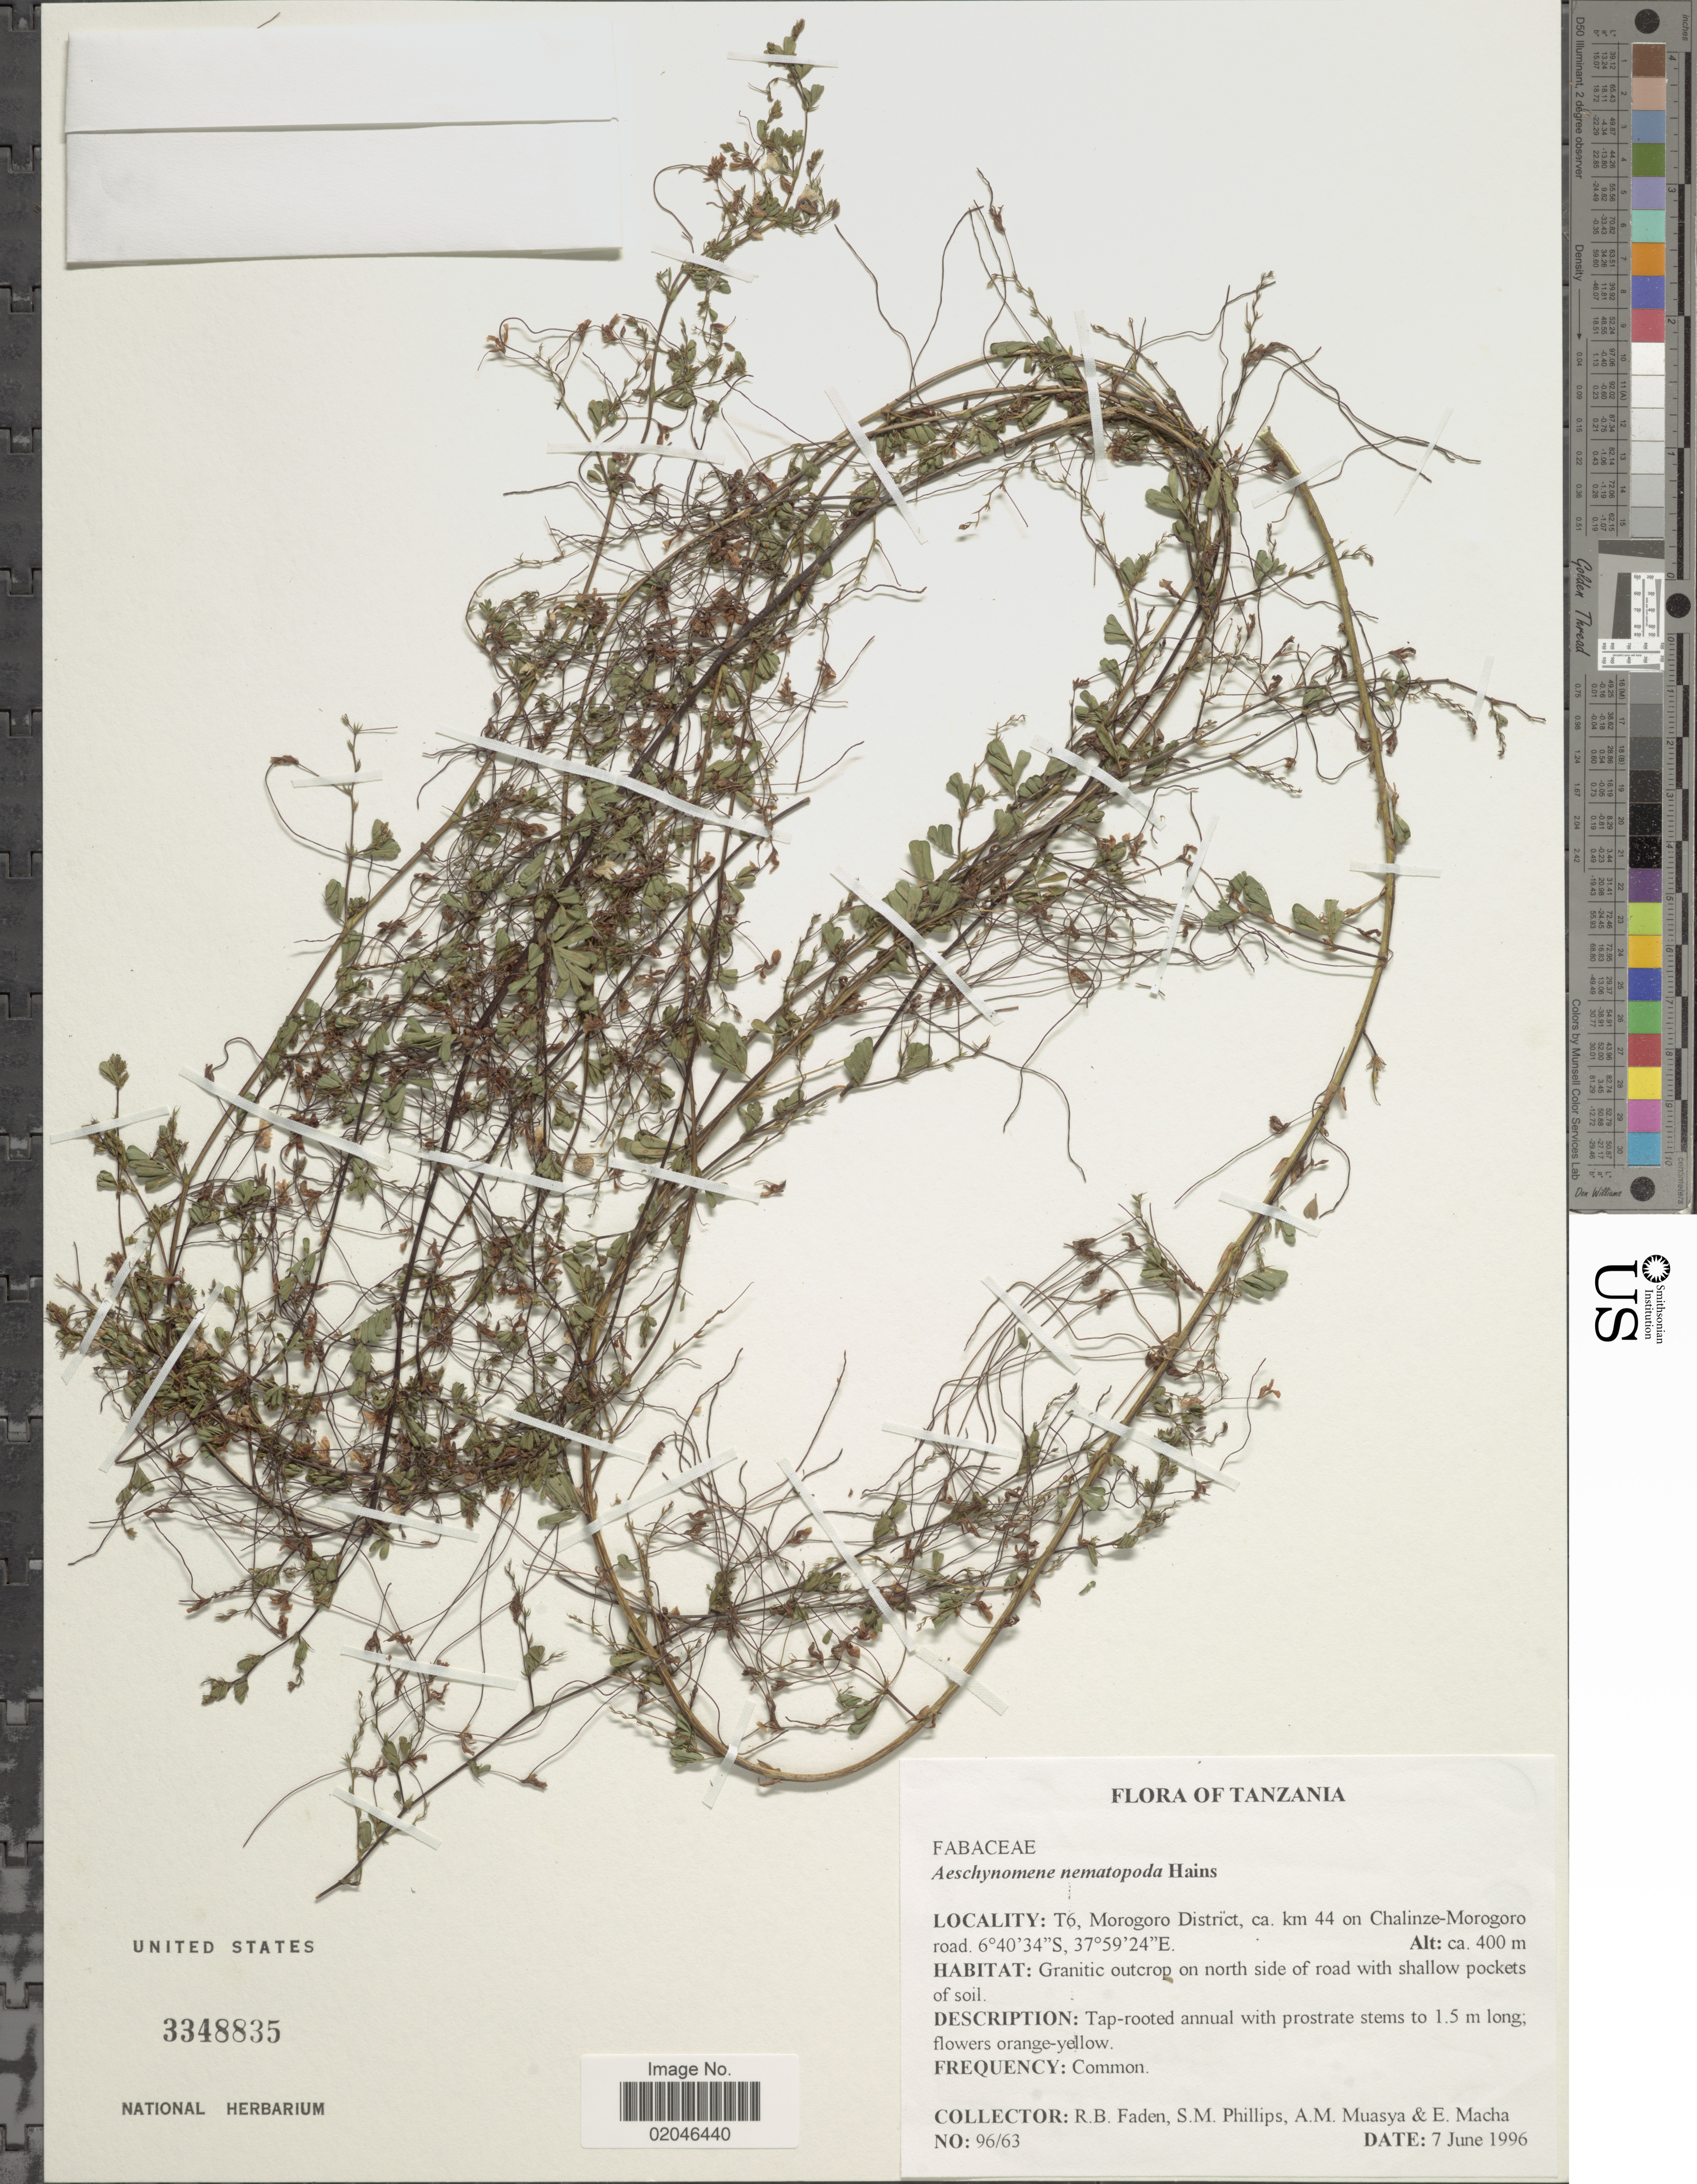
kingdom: Plantae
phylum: Tracheophyta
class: Magnoliopsida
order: Fabales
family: Fabaceae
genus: Aeschynomene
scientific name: Aeschynomene nematopoda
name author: Harms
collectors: R. B. Faden, S. M. Phillips, A. Muasya & E. Macha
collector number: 96/63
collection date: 1996-06-07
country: Tanzania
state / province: Morogoro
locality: T6, Morogoro District, ca. km 44 on Chalinze-Morogoro road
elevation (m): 400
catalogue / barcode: US 3348835